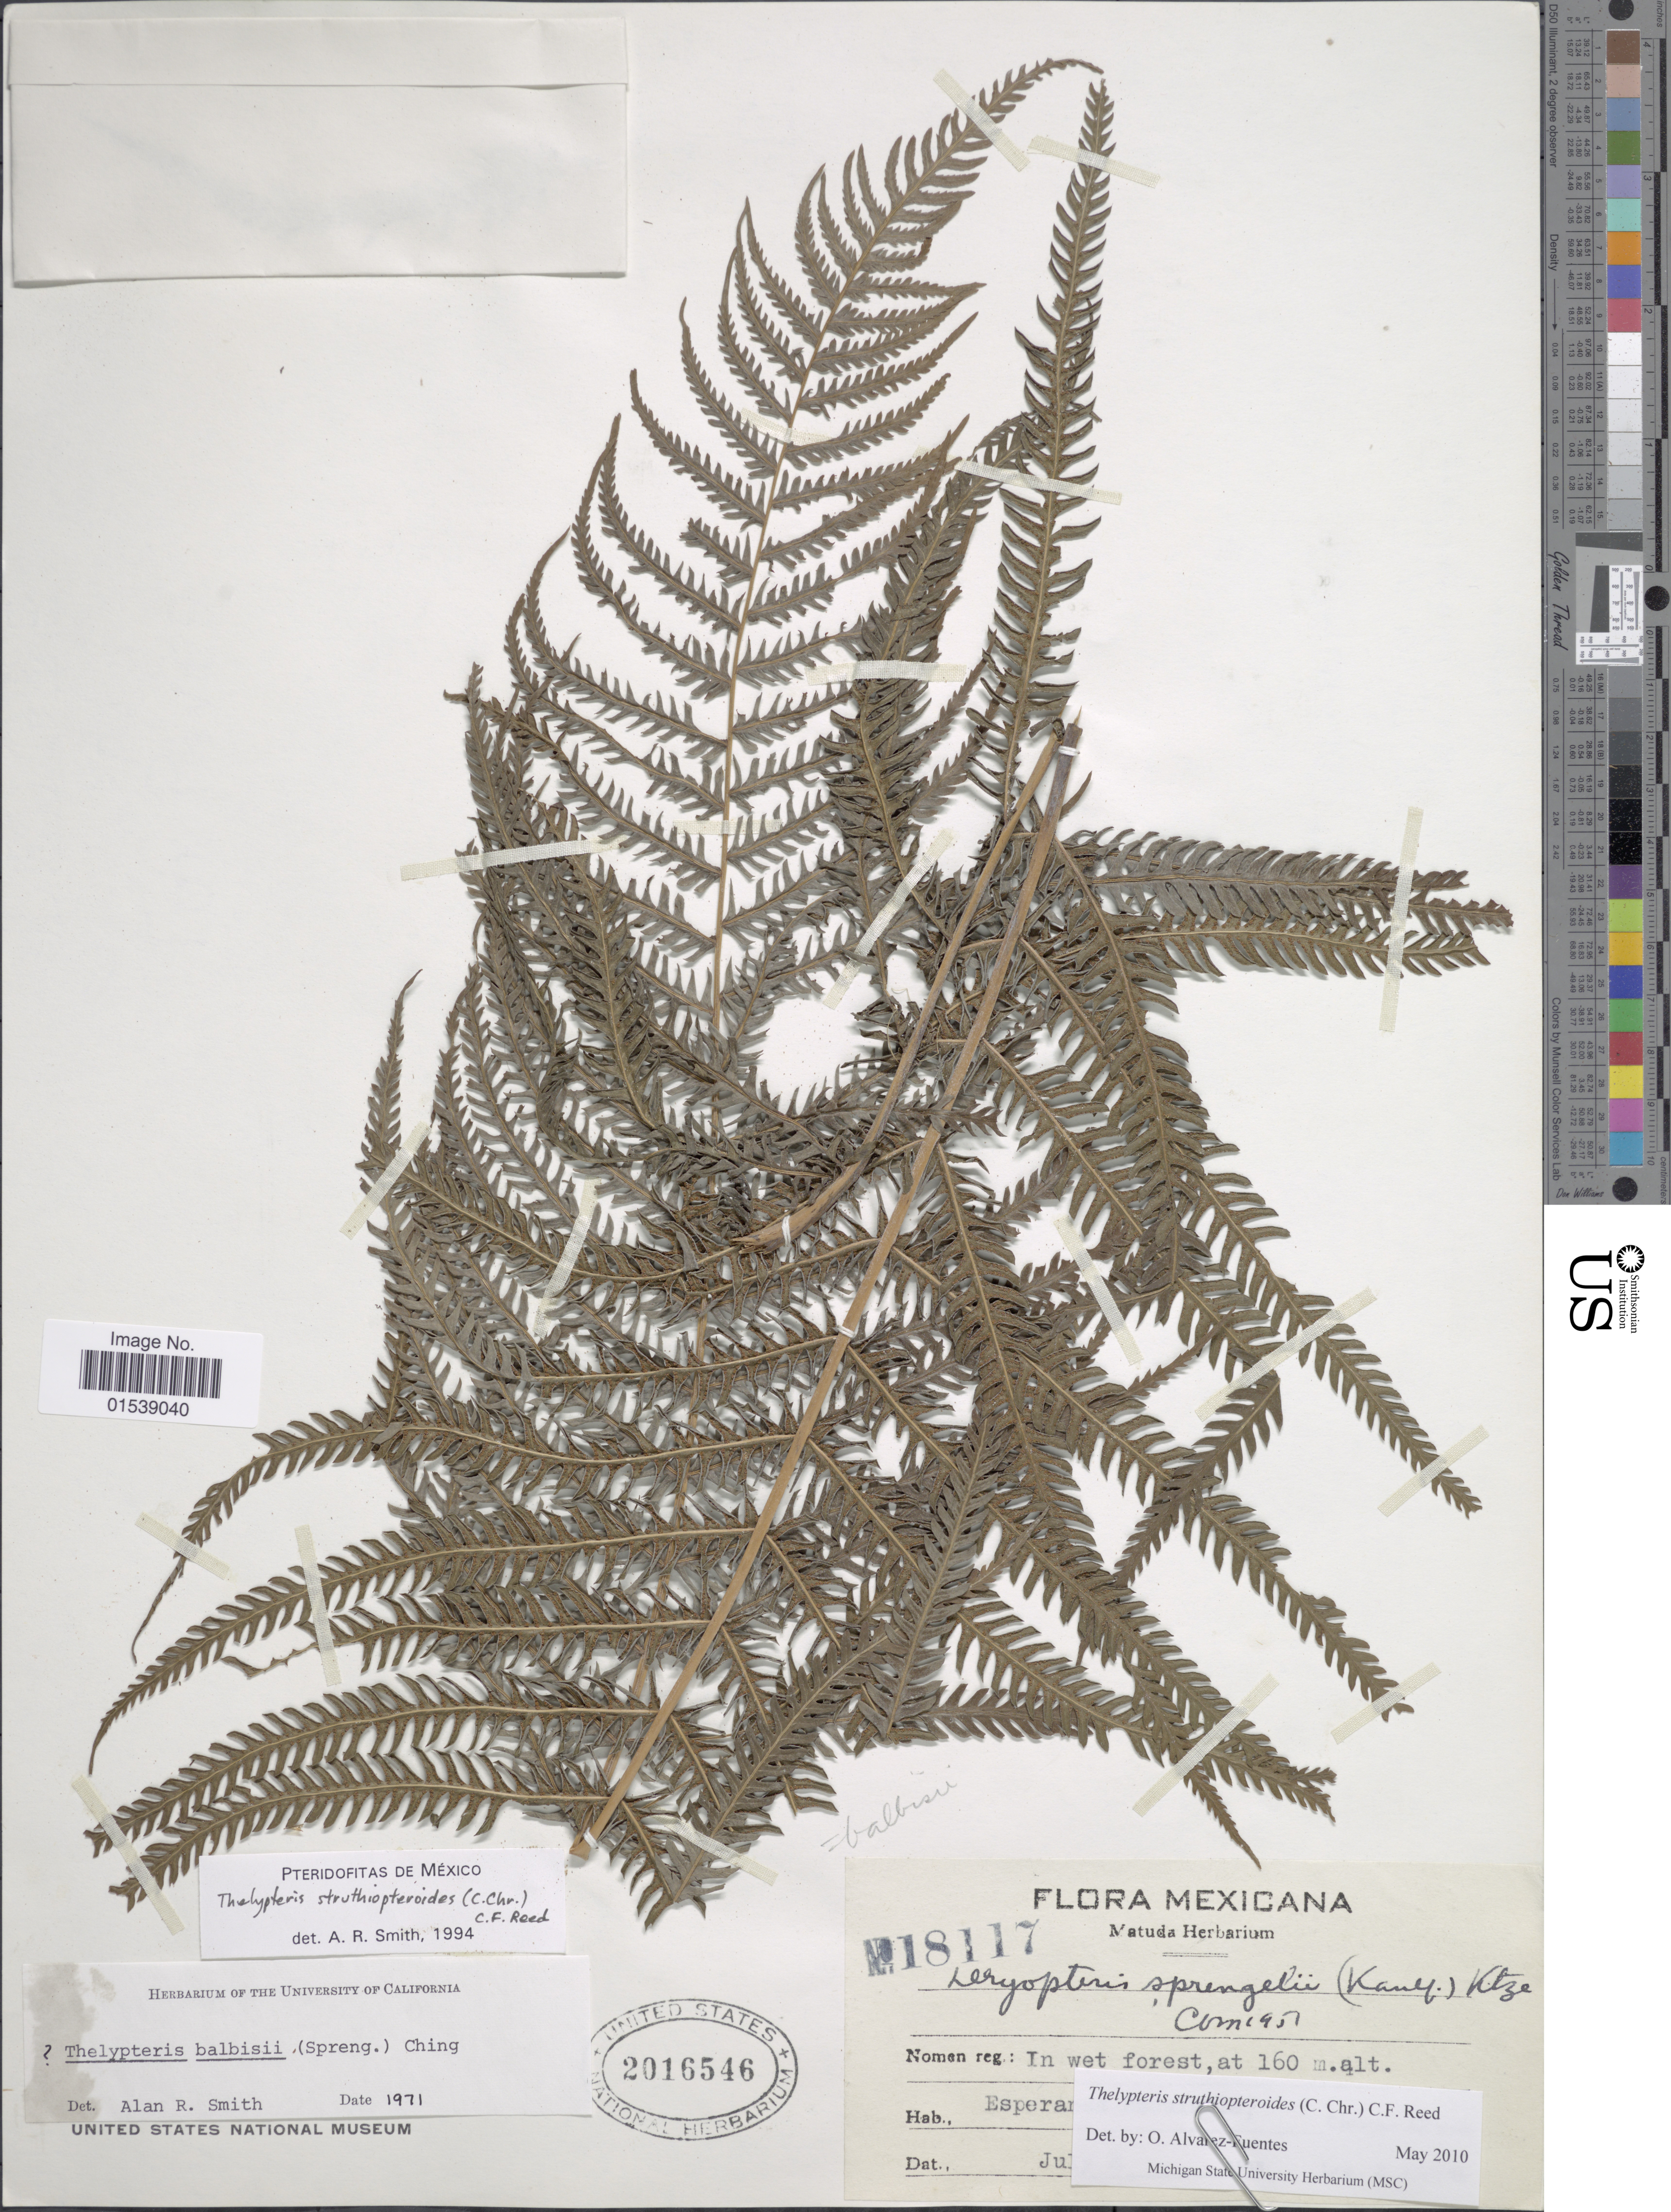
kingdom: Plantae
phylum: Tracheophyta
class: Polypodiopsida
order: Polypodiales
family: Thelypteridaceae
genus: Amauropelta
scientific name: Amauropelta struthiopteroides (C. Chr.) comb. nov., ined 2015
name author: (C. Chr.)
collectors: Matuda Herbarium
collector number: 18117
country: Mexico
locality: Mexicana, Esperan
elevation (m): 160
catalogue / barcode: US 2016546